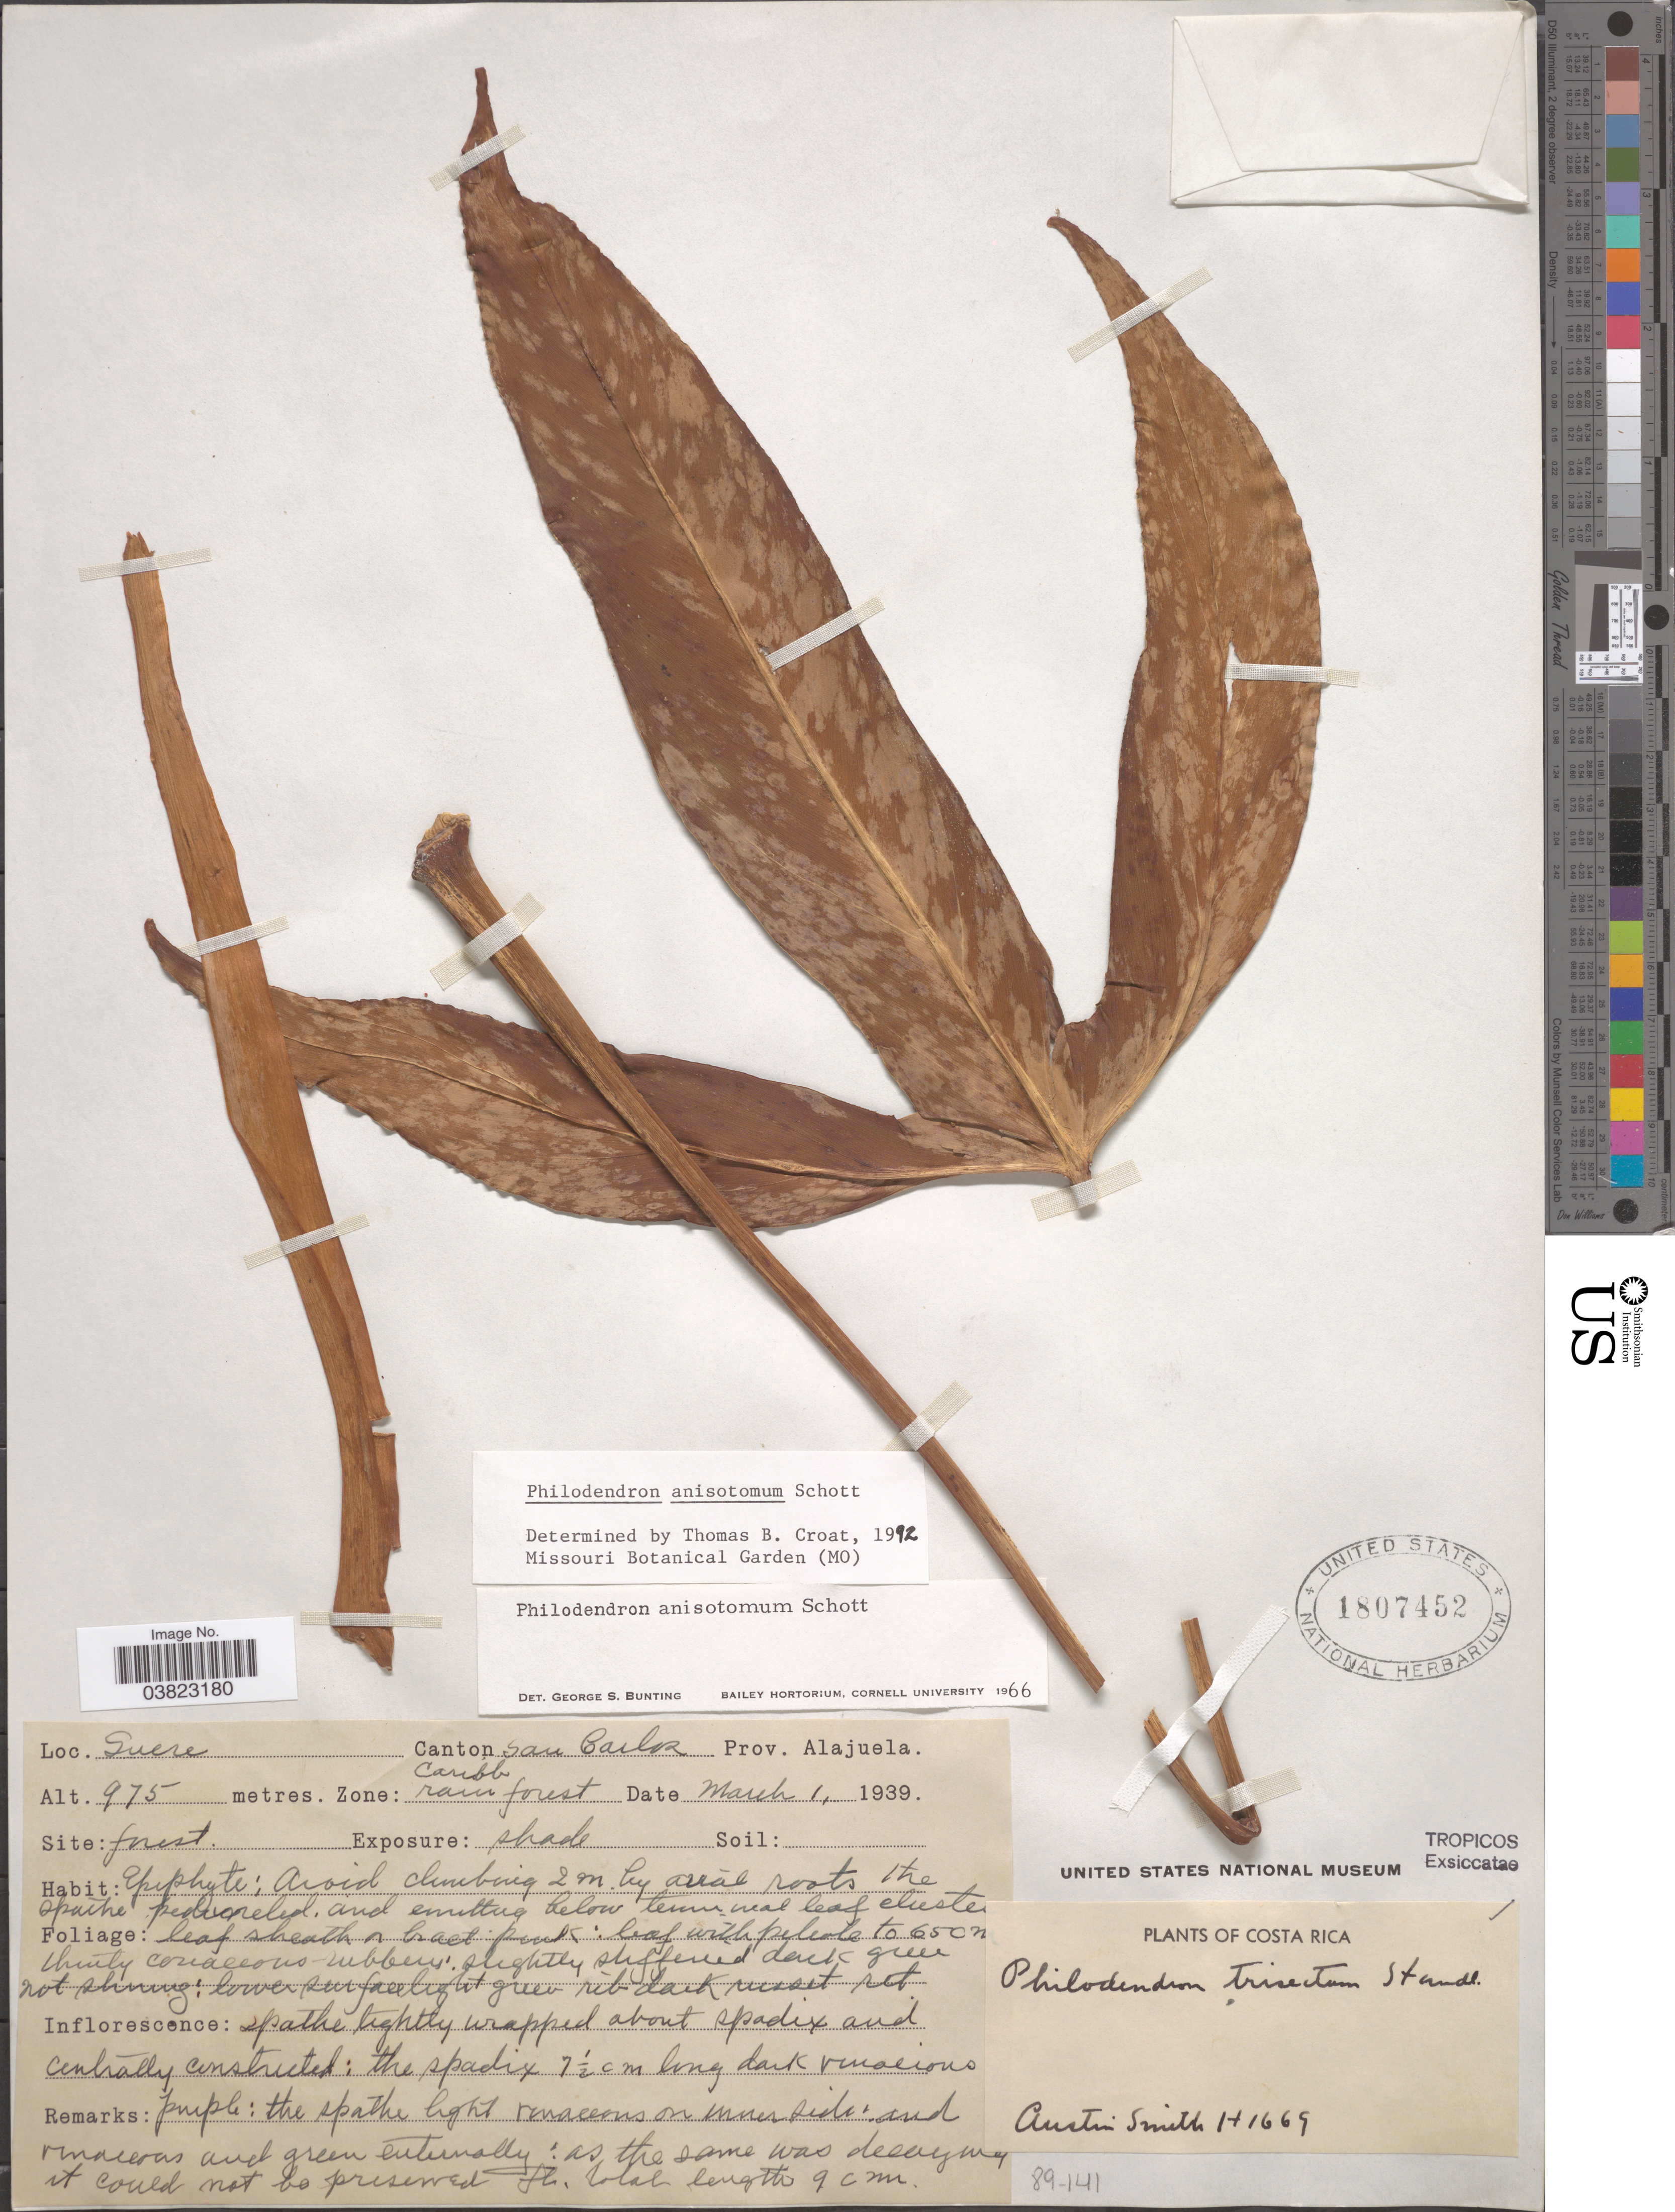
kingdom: Plantae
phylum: Tracheophyta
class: Liliopsida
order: Alismatales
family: Araceae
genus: Philodendron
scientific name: Philodendron anisotomum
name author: Schott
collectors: Aust P. Smith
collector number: H1669*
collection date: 1939-03-01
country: Costa Rica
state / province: Alajuela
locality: Suere Canton San Carlos. Zone: Caribb rain forest.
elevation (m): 975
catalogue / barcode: US 1807452